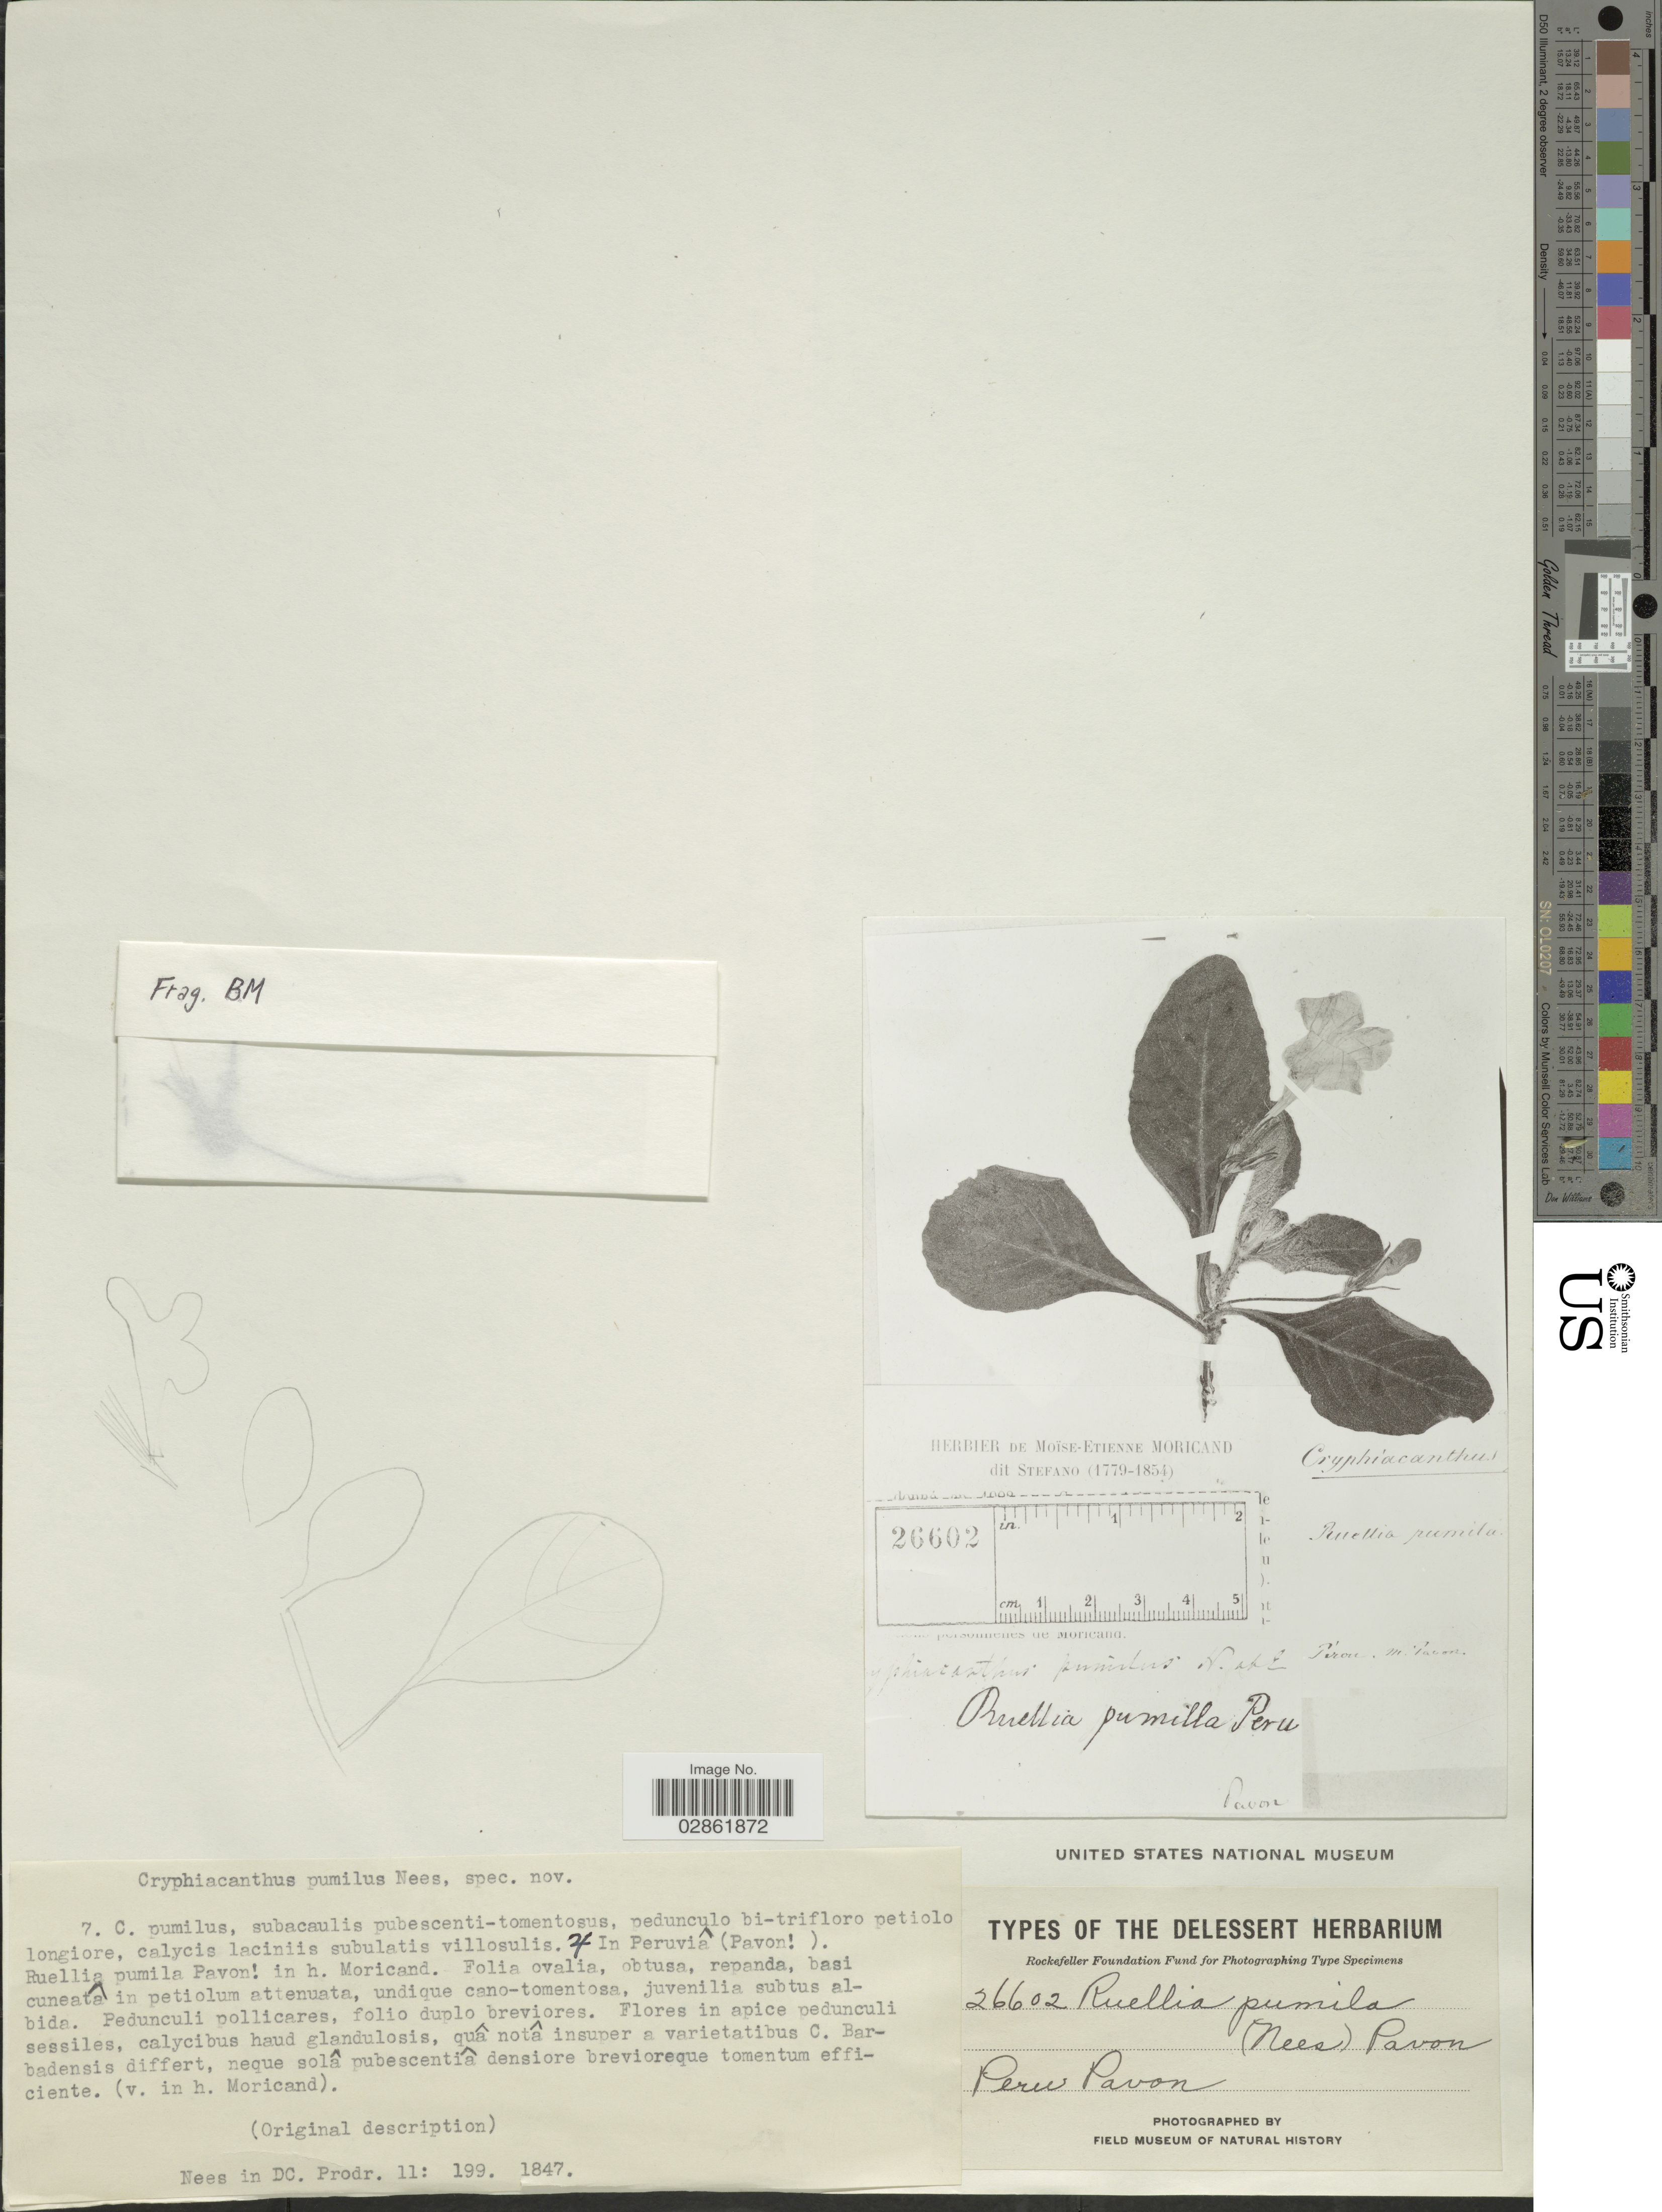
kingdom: Plantae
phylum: Tracheophyta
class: Magnoliopsida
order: Lamiales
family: Acanthaceae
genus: Ruellia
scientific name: Ruellia pumila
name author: Pav. ex Nees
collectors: -. Pavon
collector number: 26602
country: Peru